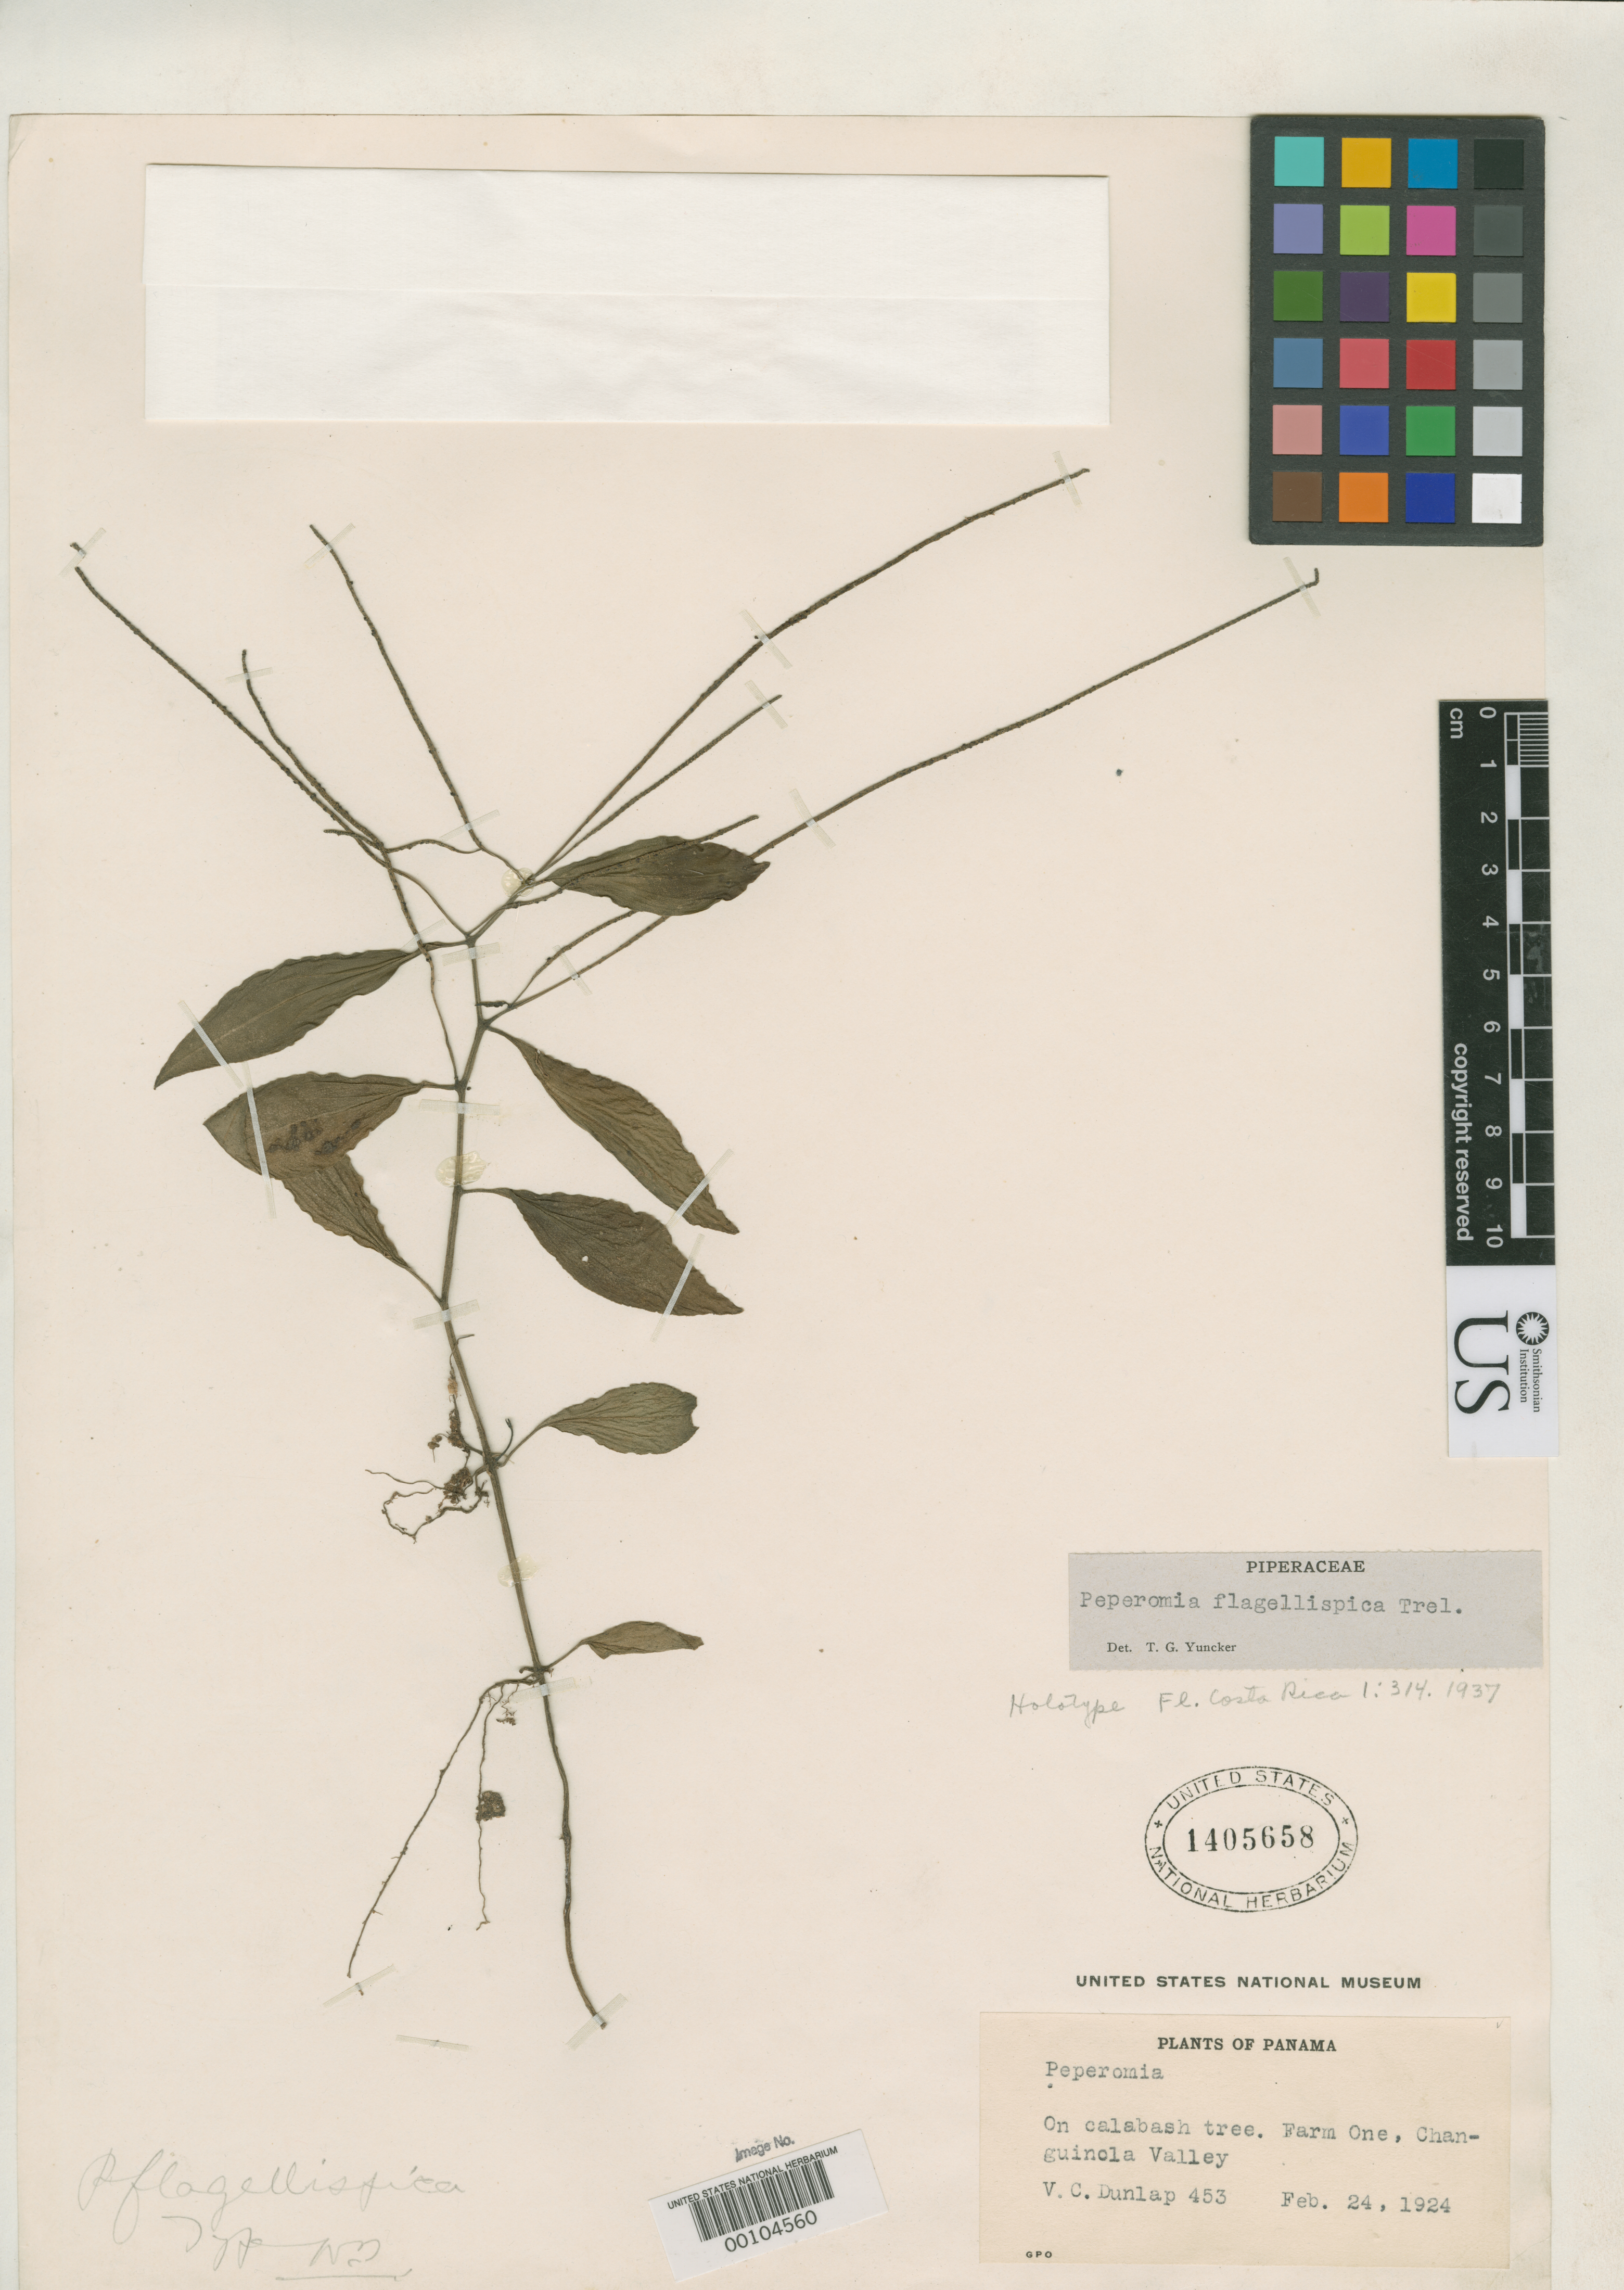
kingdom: Plantae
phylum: Tracheophyta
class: Magnoliopsida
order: Piperales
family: Piperaceae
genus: Peperomia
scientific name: Peperomia flagellispica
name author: Trel.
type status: Holotype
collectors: V. C. Dunlap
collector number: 453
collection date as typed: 24 Feb 1924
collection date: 1924-02-24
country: Panama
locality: Farm One, Changuinola Valley.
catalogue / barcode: US 1405658